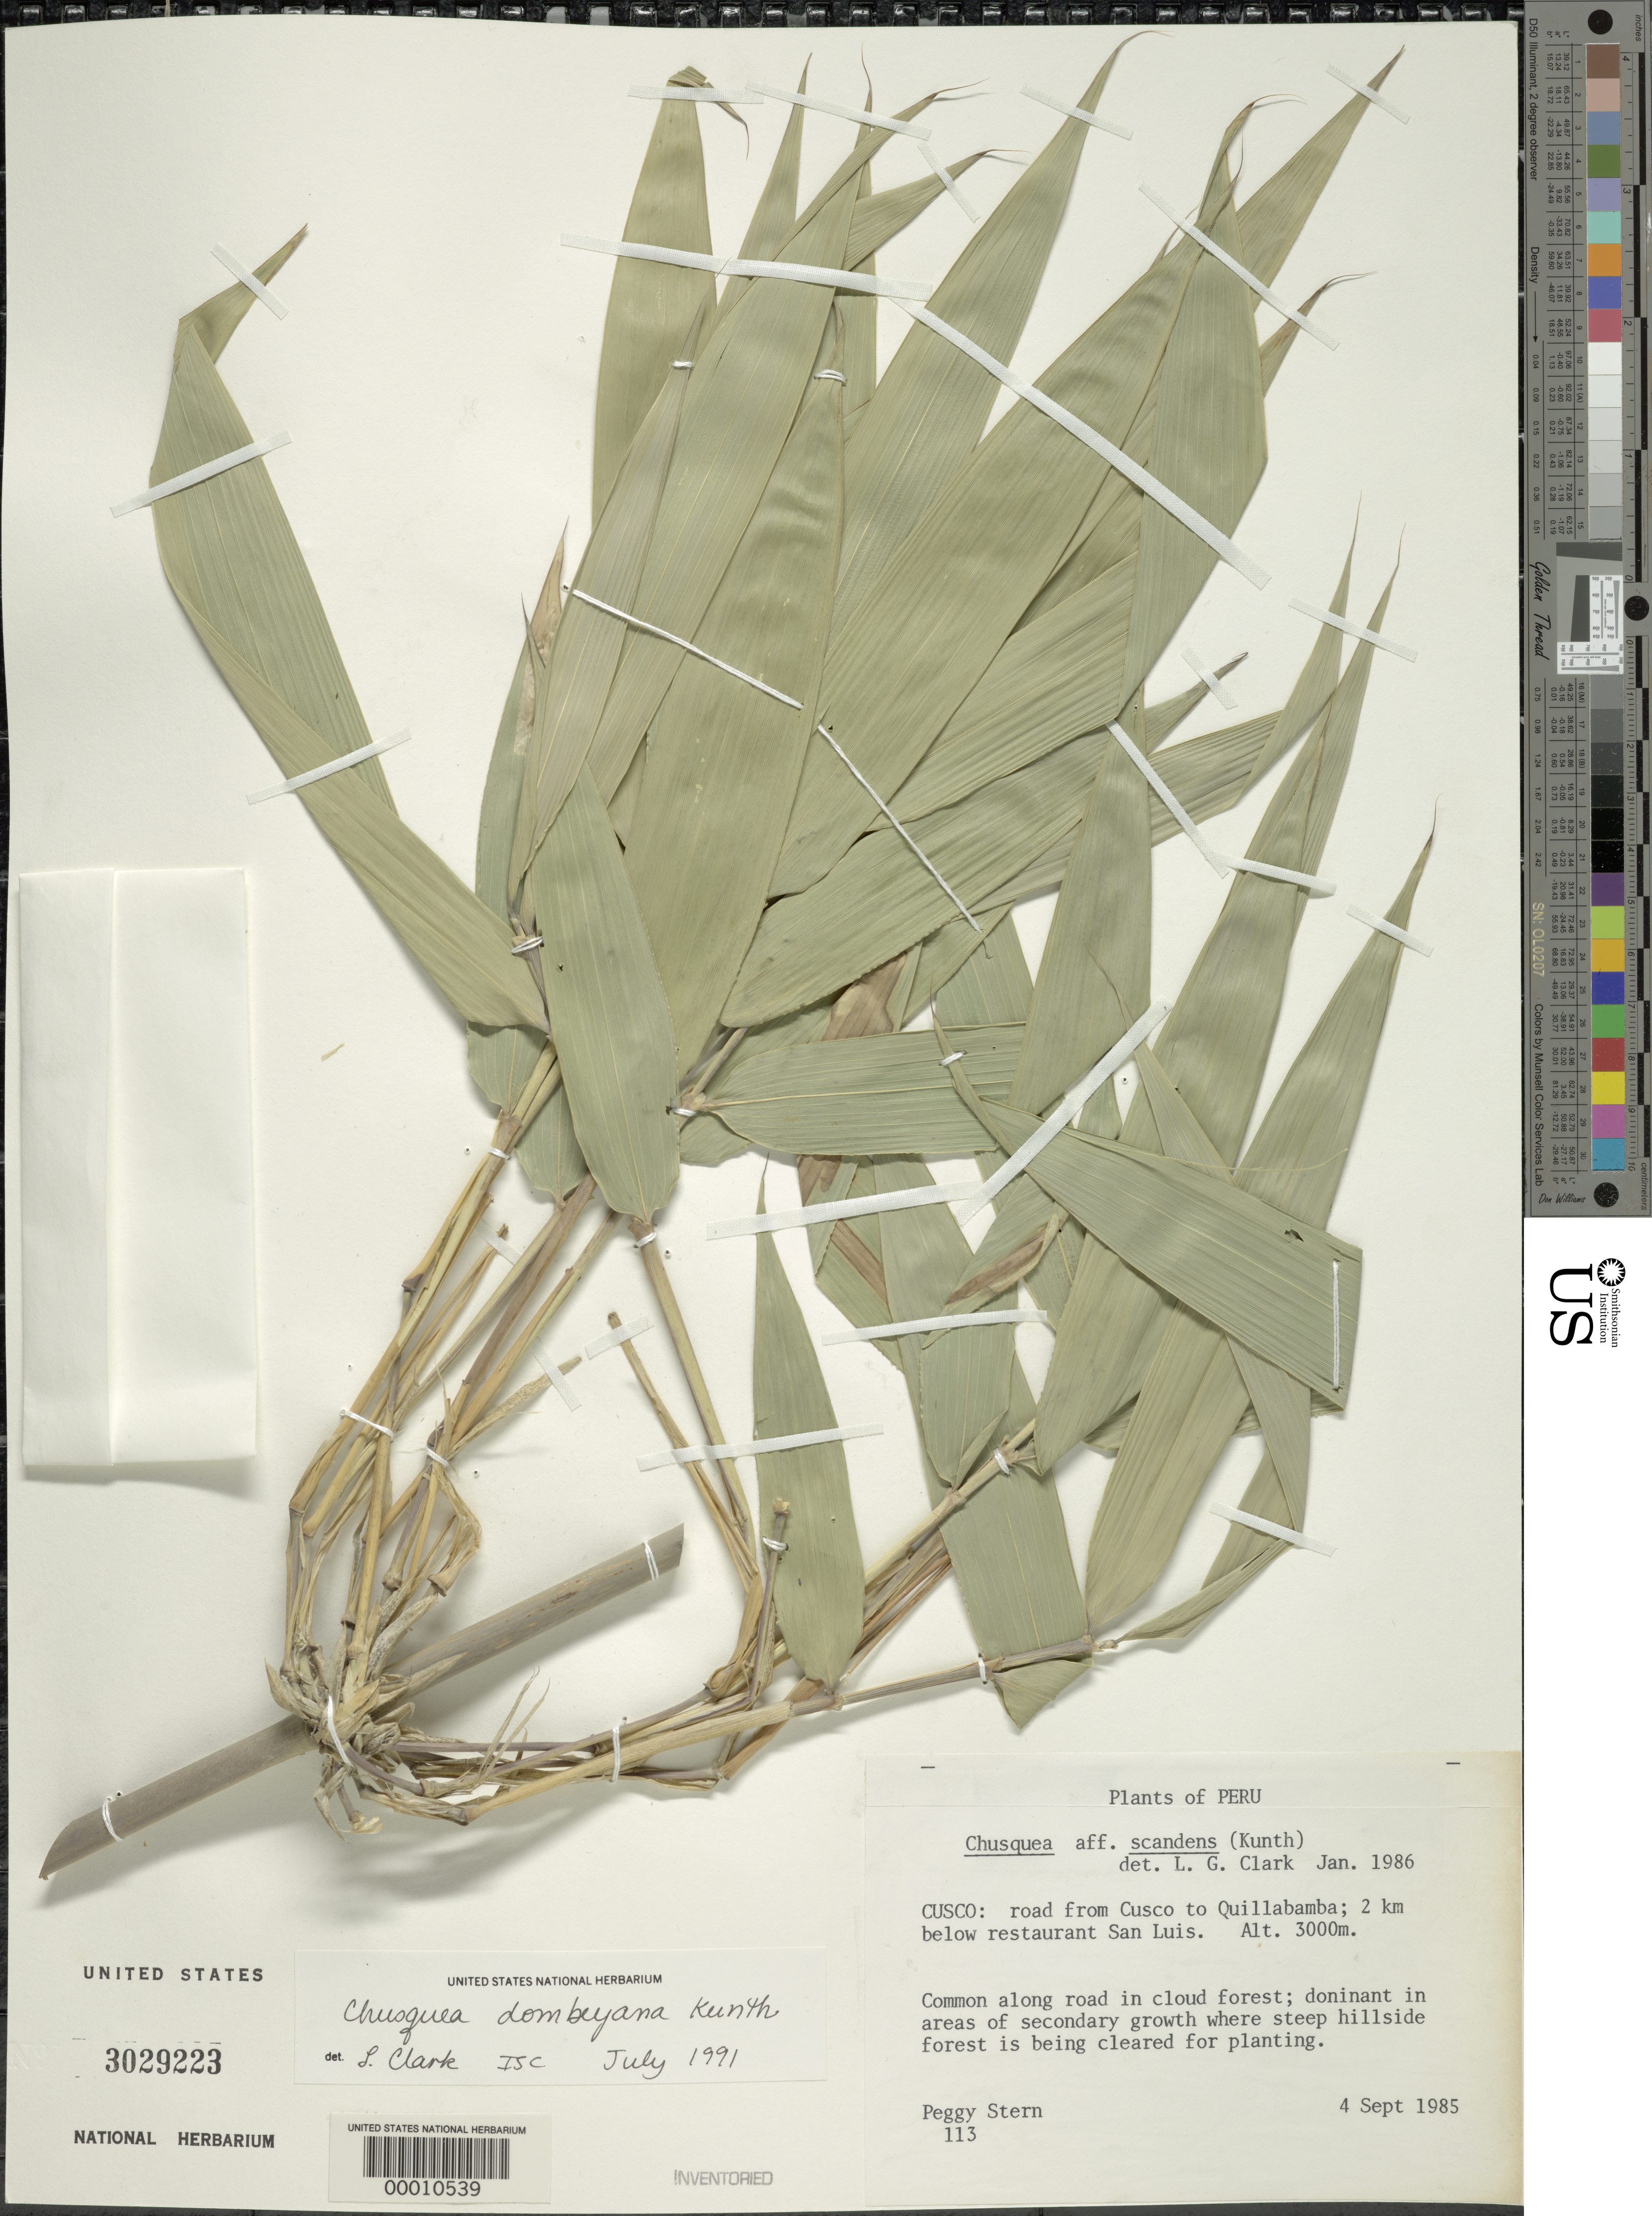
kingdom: Plantae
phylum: Tracheophyta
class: Liliopsida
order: Poales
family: Poaceae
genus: Chusquea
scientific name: Chusquea dombeyana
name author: Kunth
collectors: P. Stern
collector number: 113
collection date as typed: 04 Sep 1985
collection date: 1985-09-04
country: Peru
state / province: Cusco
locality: Road from Cusco to Quillabamba; 2 km below Restaurant San Luis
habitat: Along road in cloud forest; in areas of secondary growth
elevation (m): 3000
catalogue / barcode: US 3029223